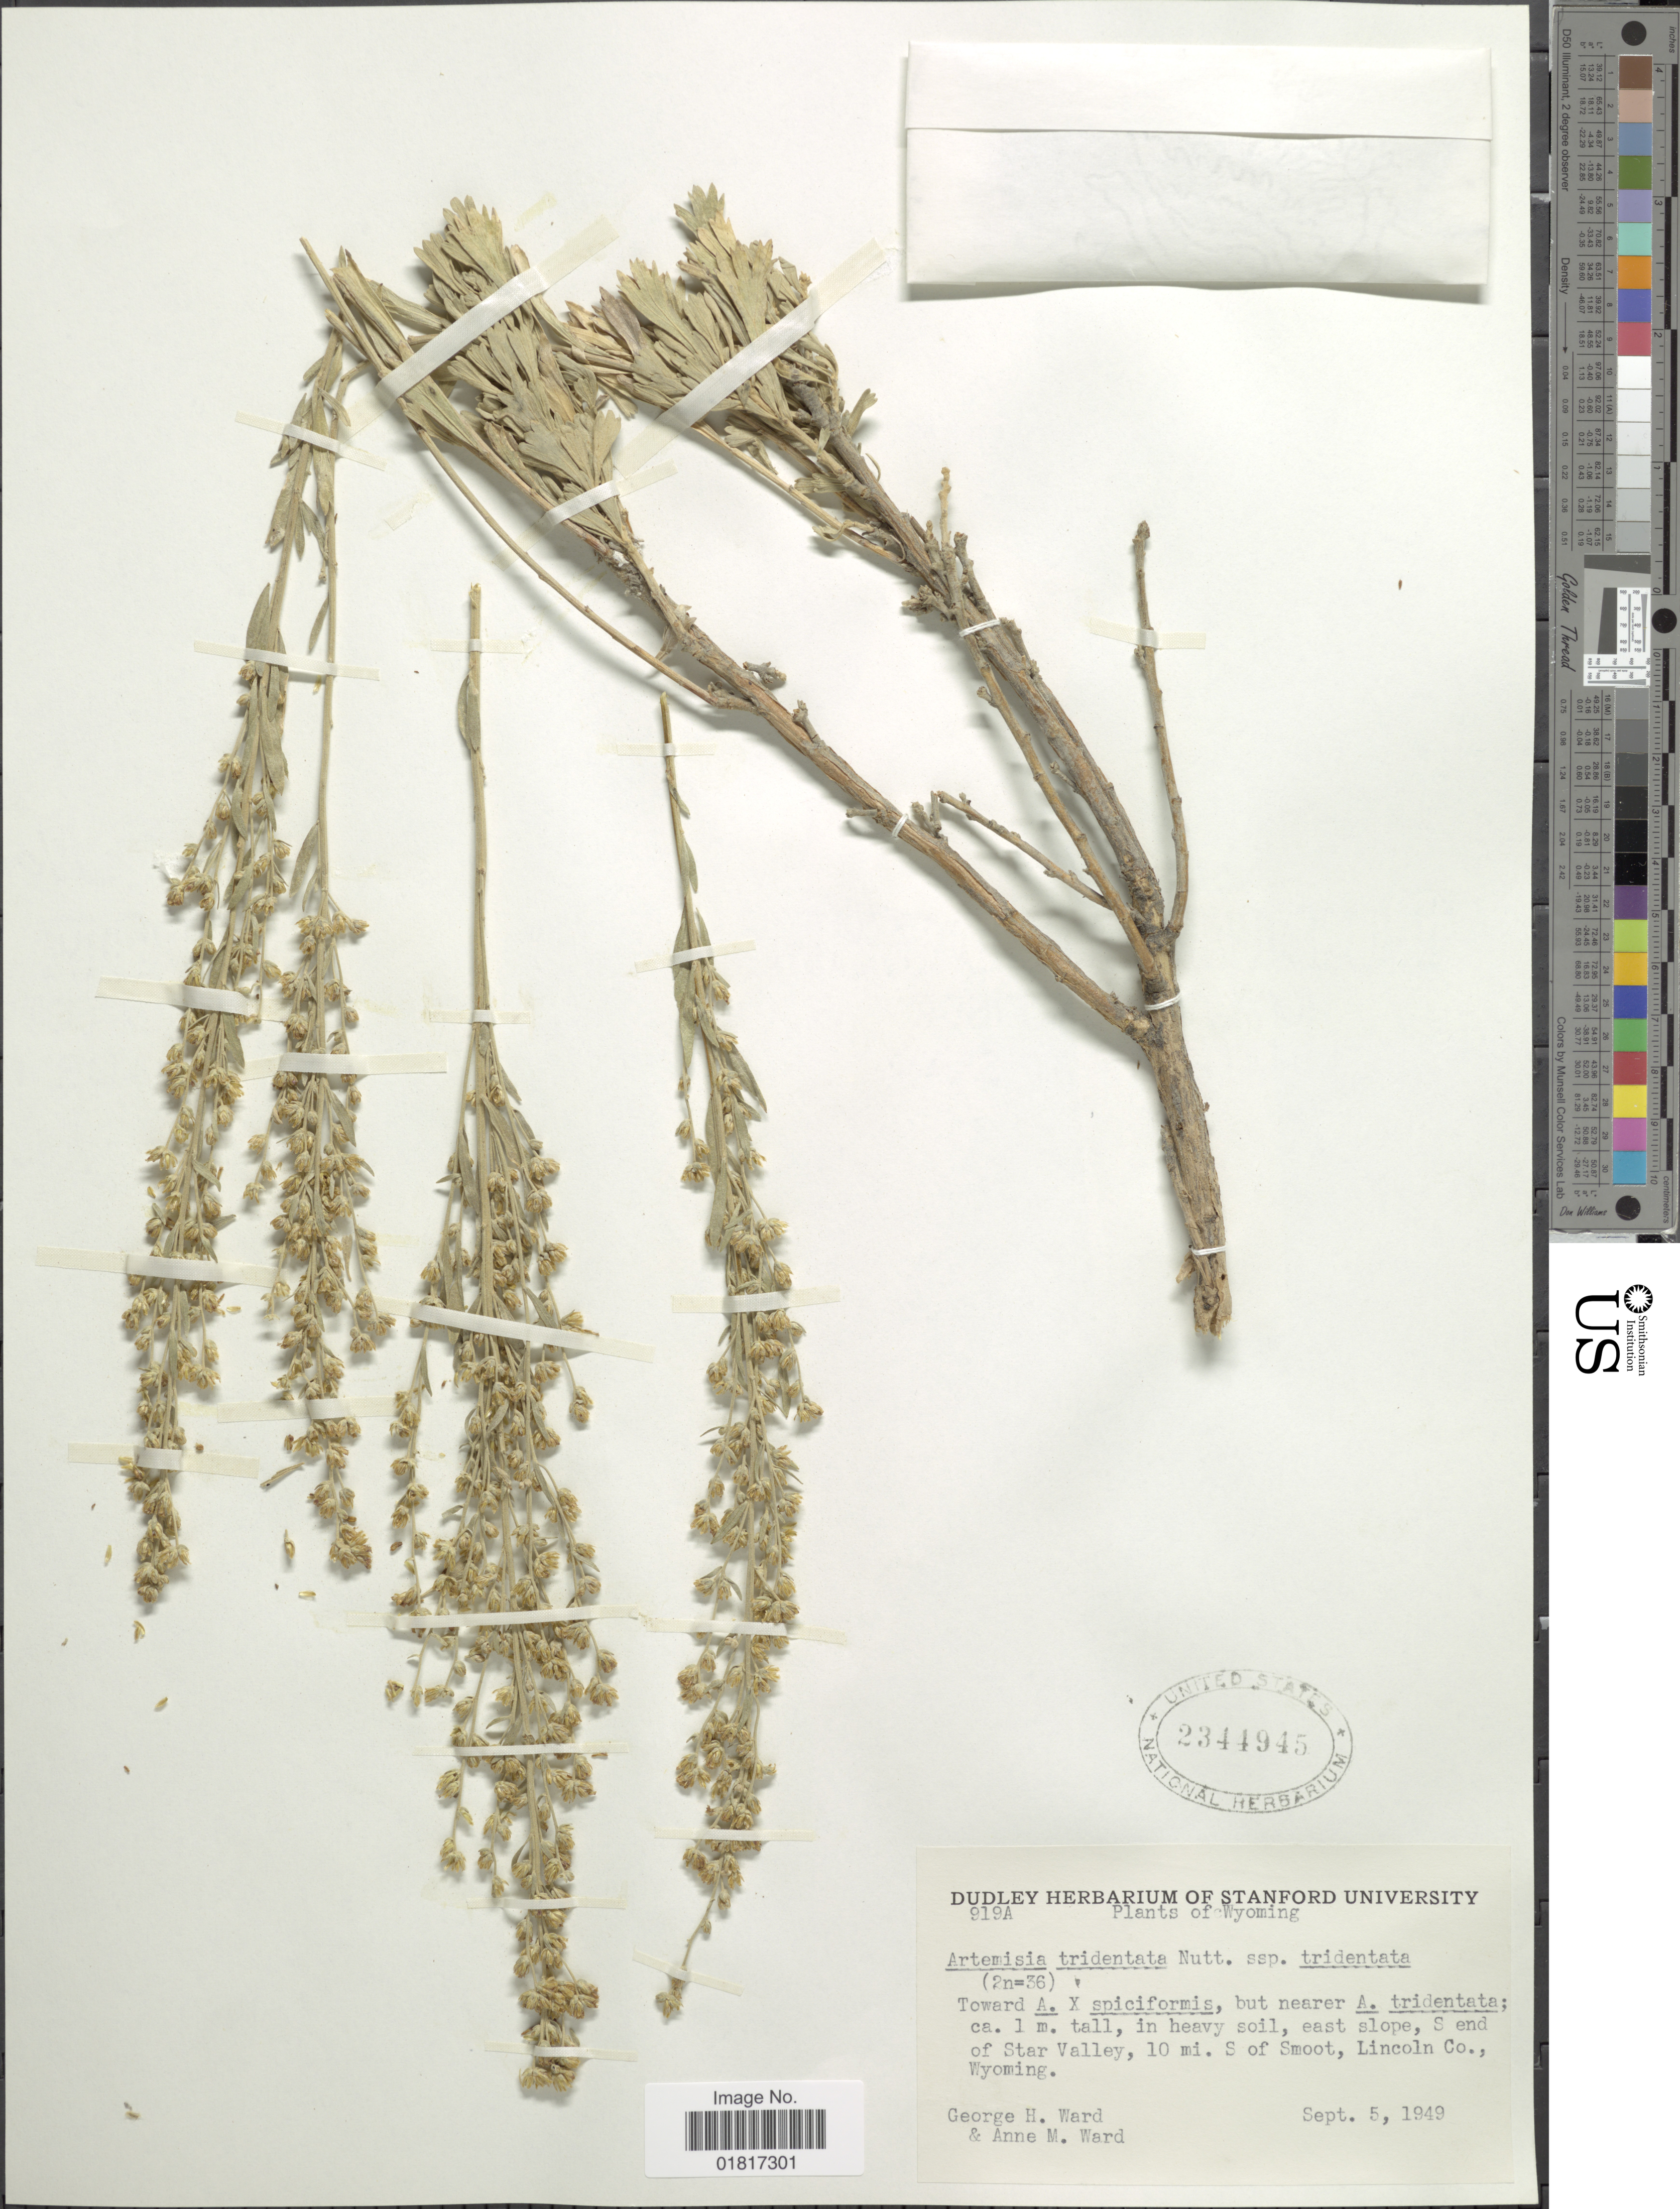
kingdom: Plantae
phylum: Tracheophyta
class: Magnoliopsida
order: Asterales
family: Asteraceae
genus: Artemisia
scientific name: Artemisia tridentata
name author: Nutt.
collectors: G. H. Ward & A. Ward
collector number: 919A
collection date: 1949-09-05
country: United States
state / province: Wyoming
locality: In heavy soil, east slope, S end of Star Valley, 10 mi S of Smoot, Lincoln Co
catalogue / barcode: US 2344945